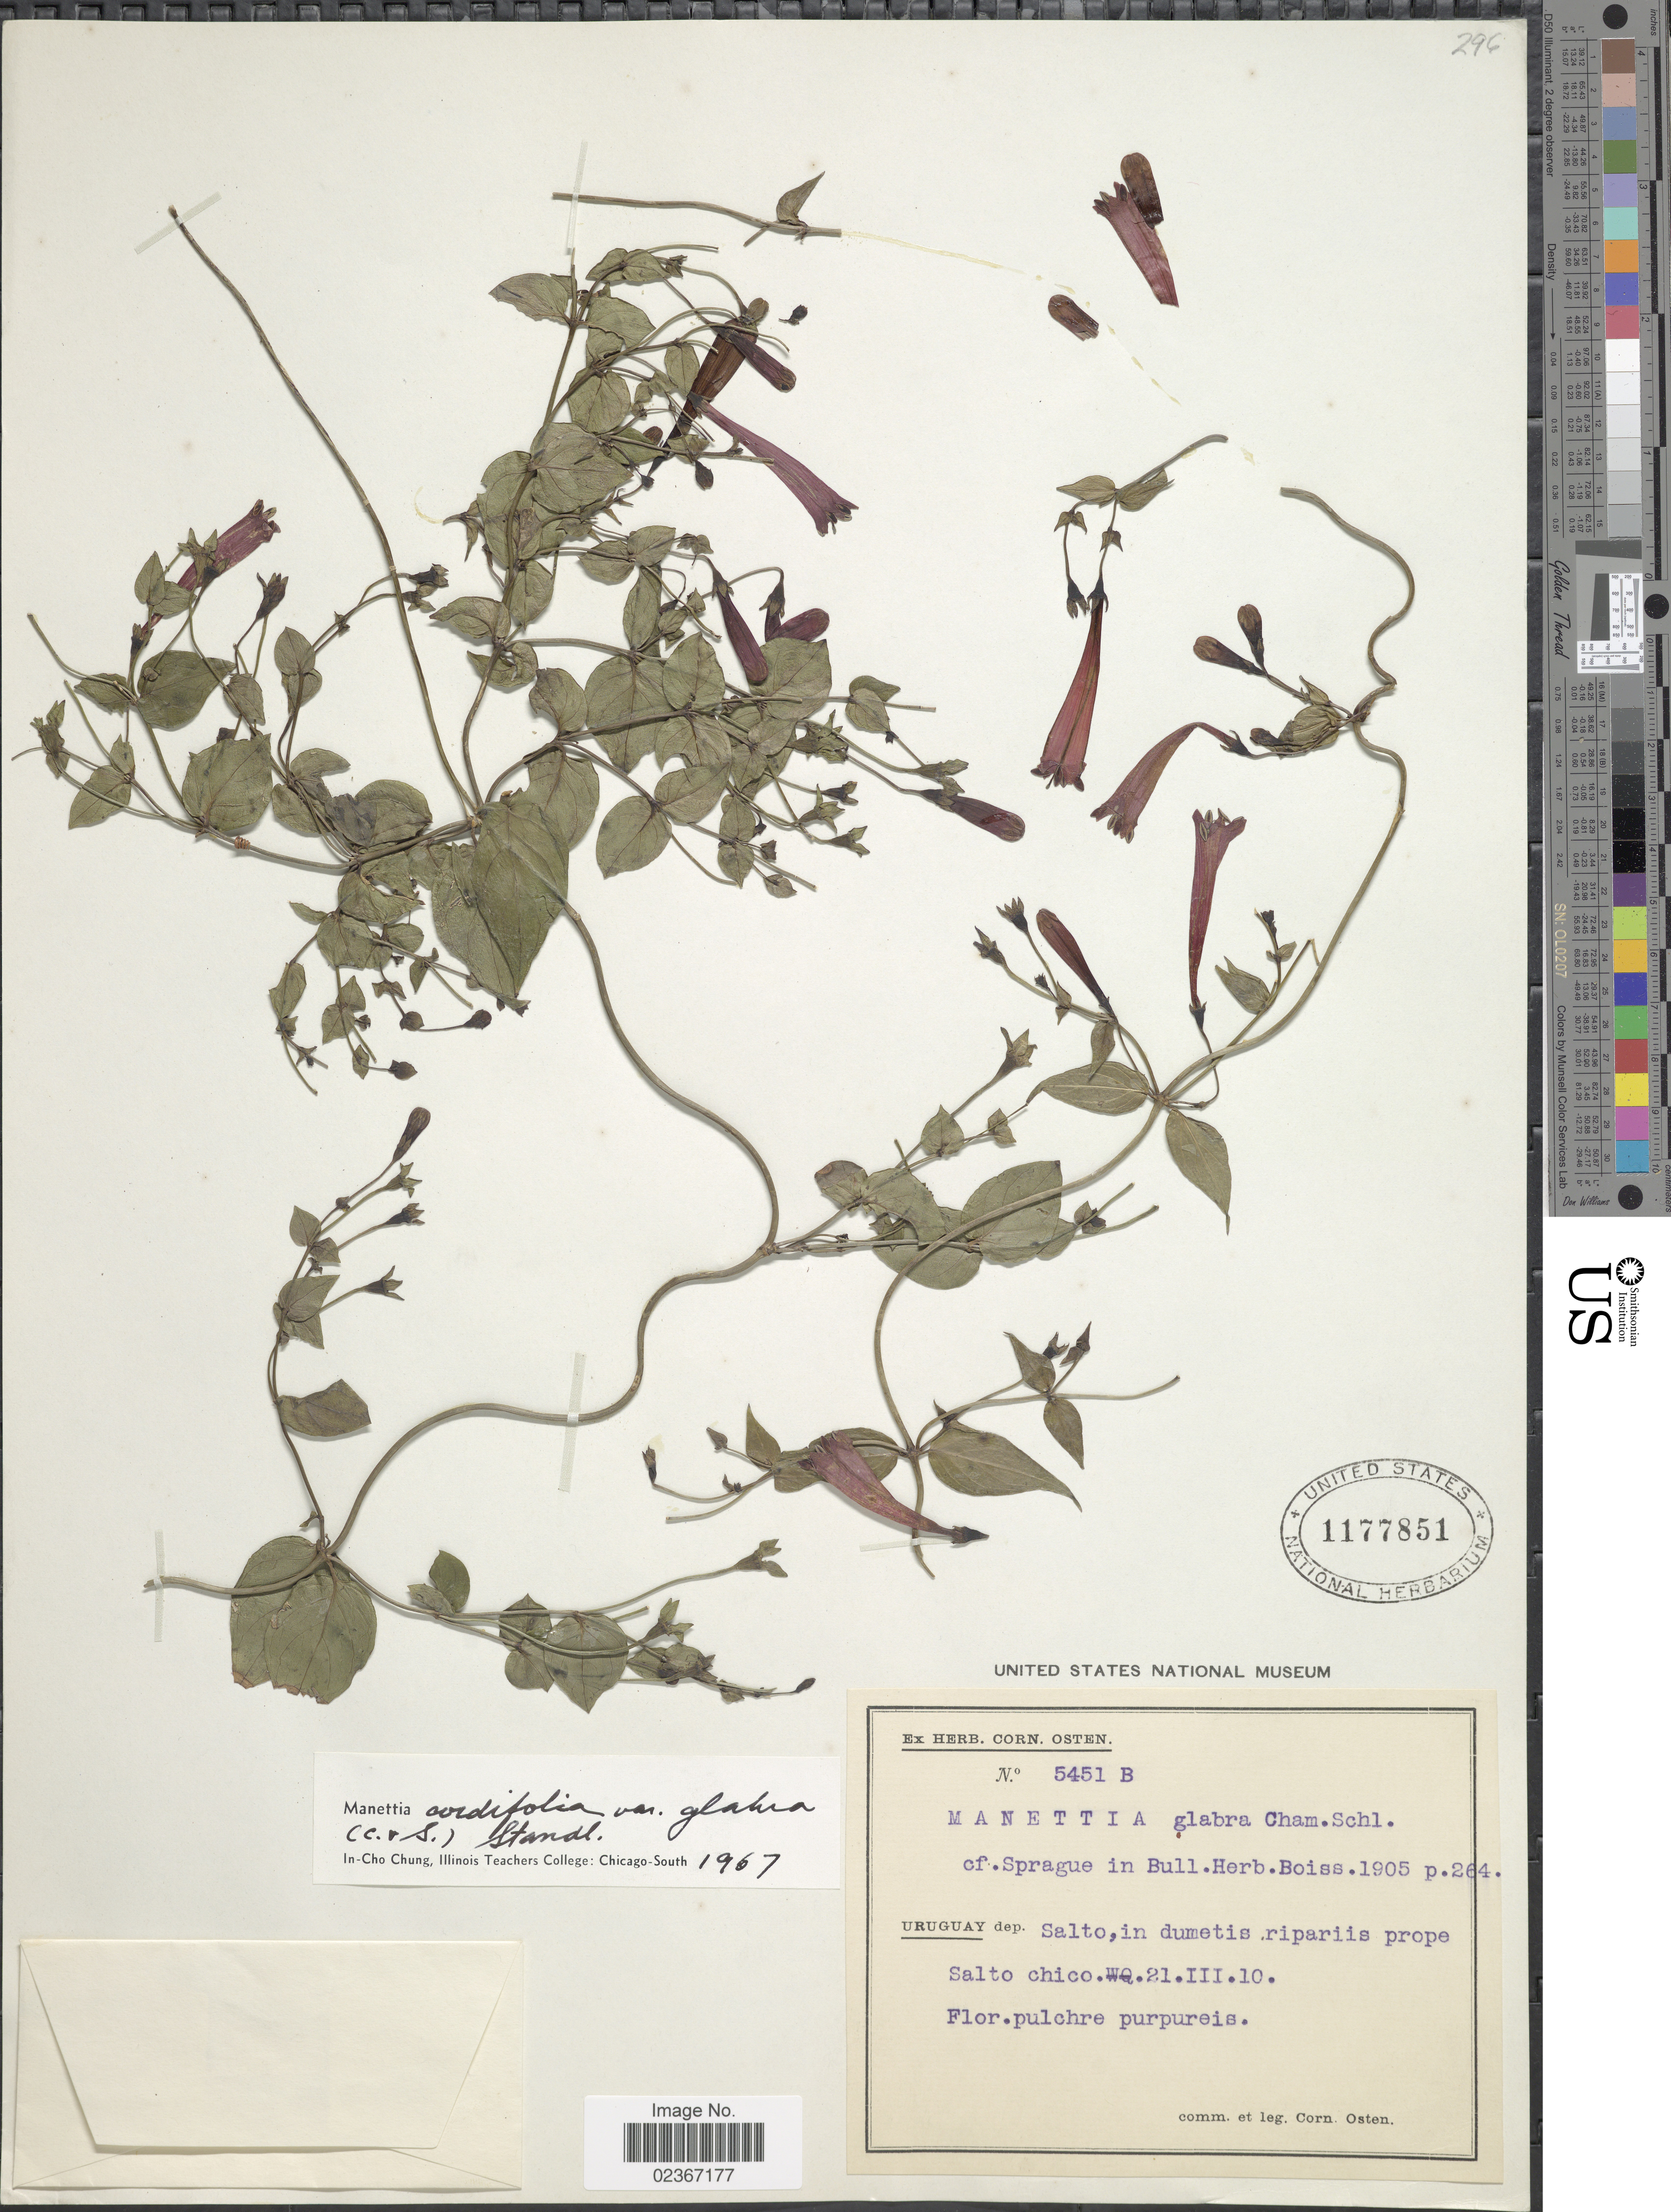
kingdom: Plantae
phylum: Tracheophyta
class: Magnoliopsida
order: Gentianales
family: Rubiaceae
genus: Manettia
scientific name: Manettia cordifolia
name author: Mart.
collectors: C. Osten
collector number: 5451B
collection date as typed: Transcribed d/m/y: 21/3/10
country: Uruguay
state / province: Salto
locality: Dep. Salto, in dumetis ripariis prope Salto chico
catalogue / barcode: US 1177851